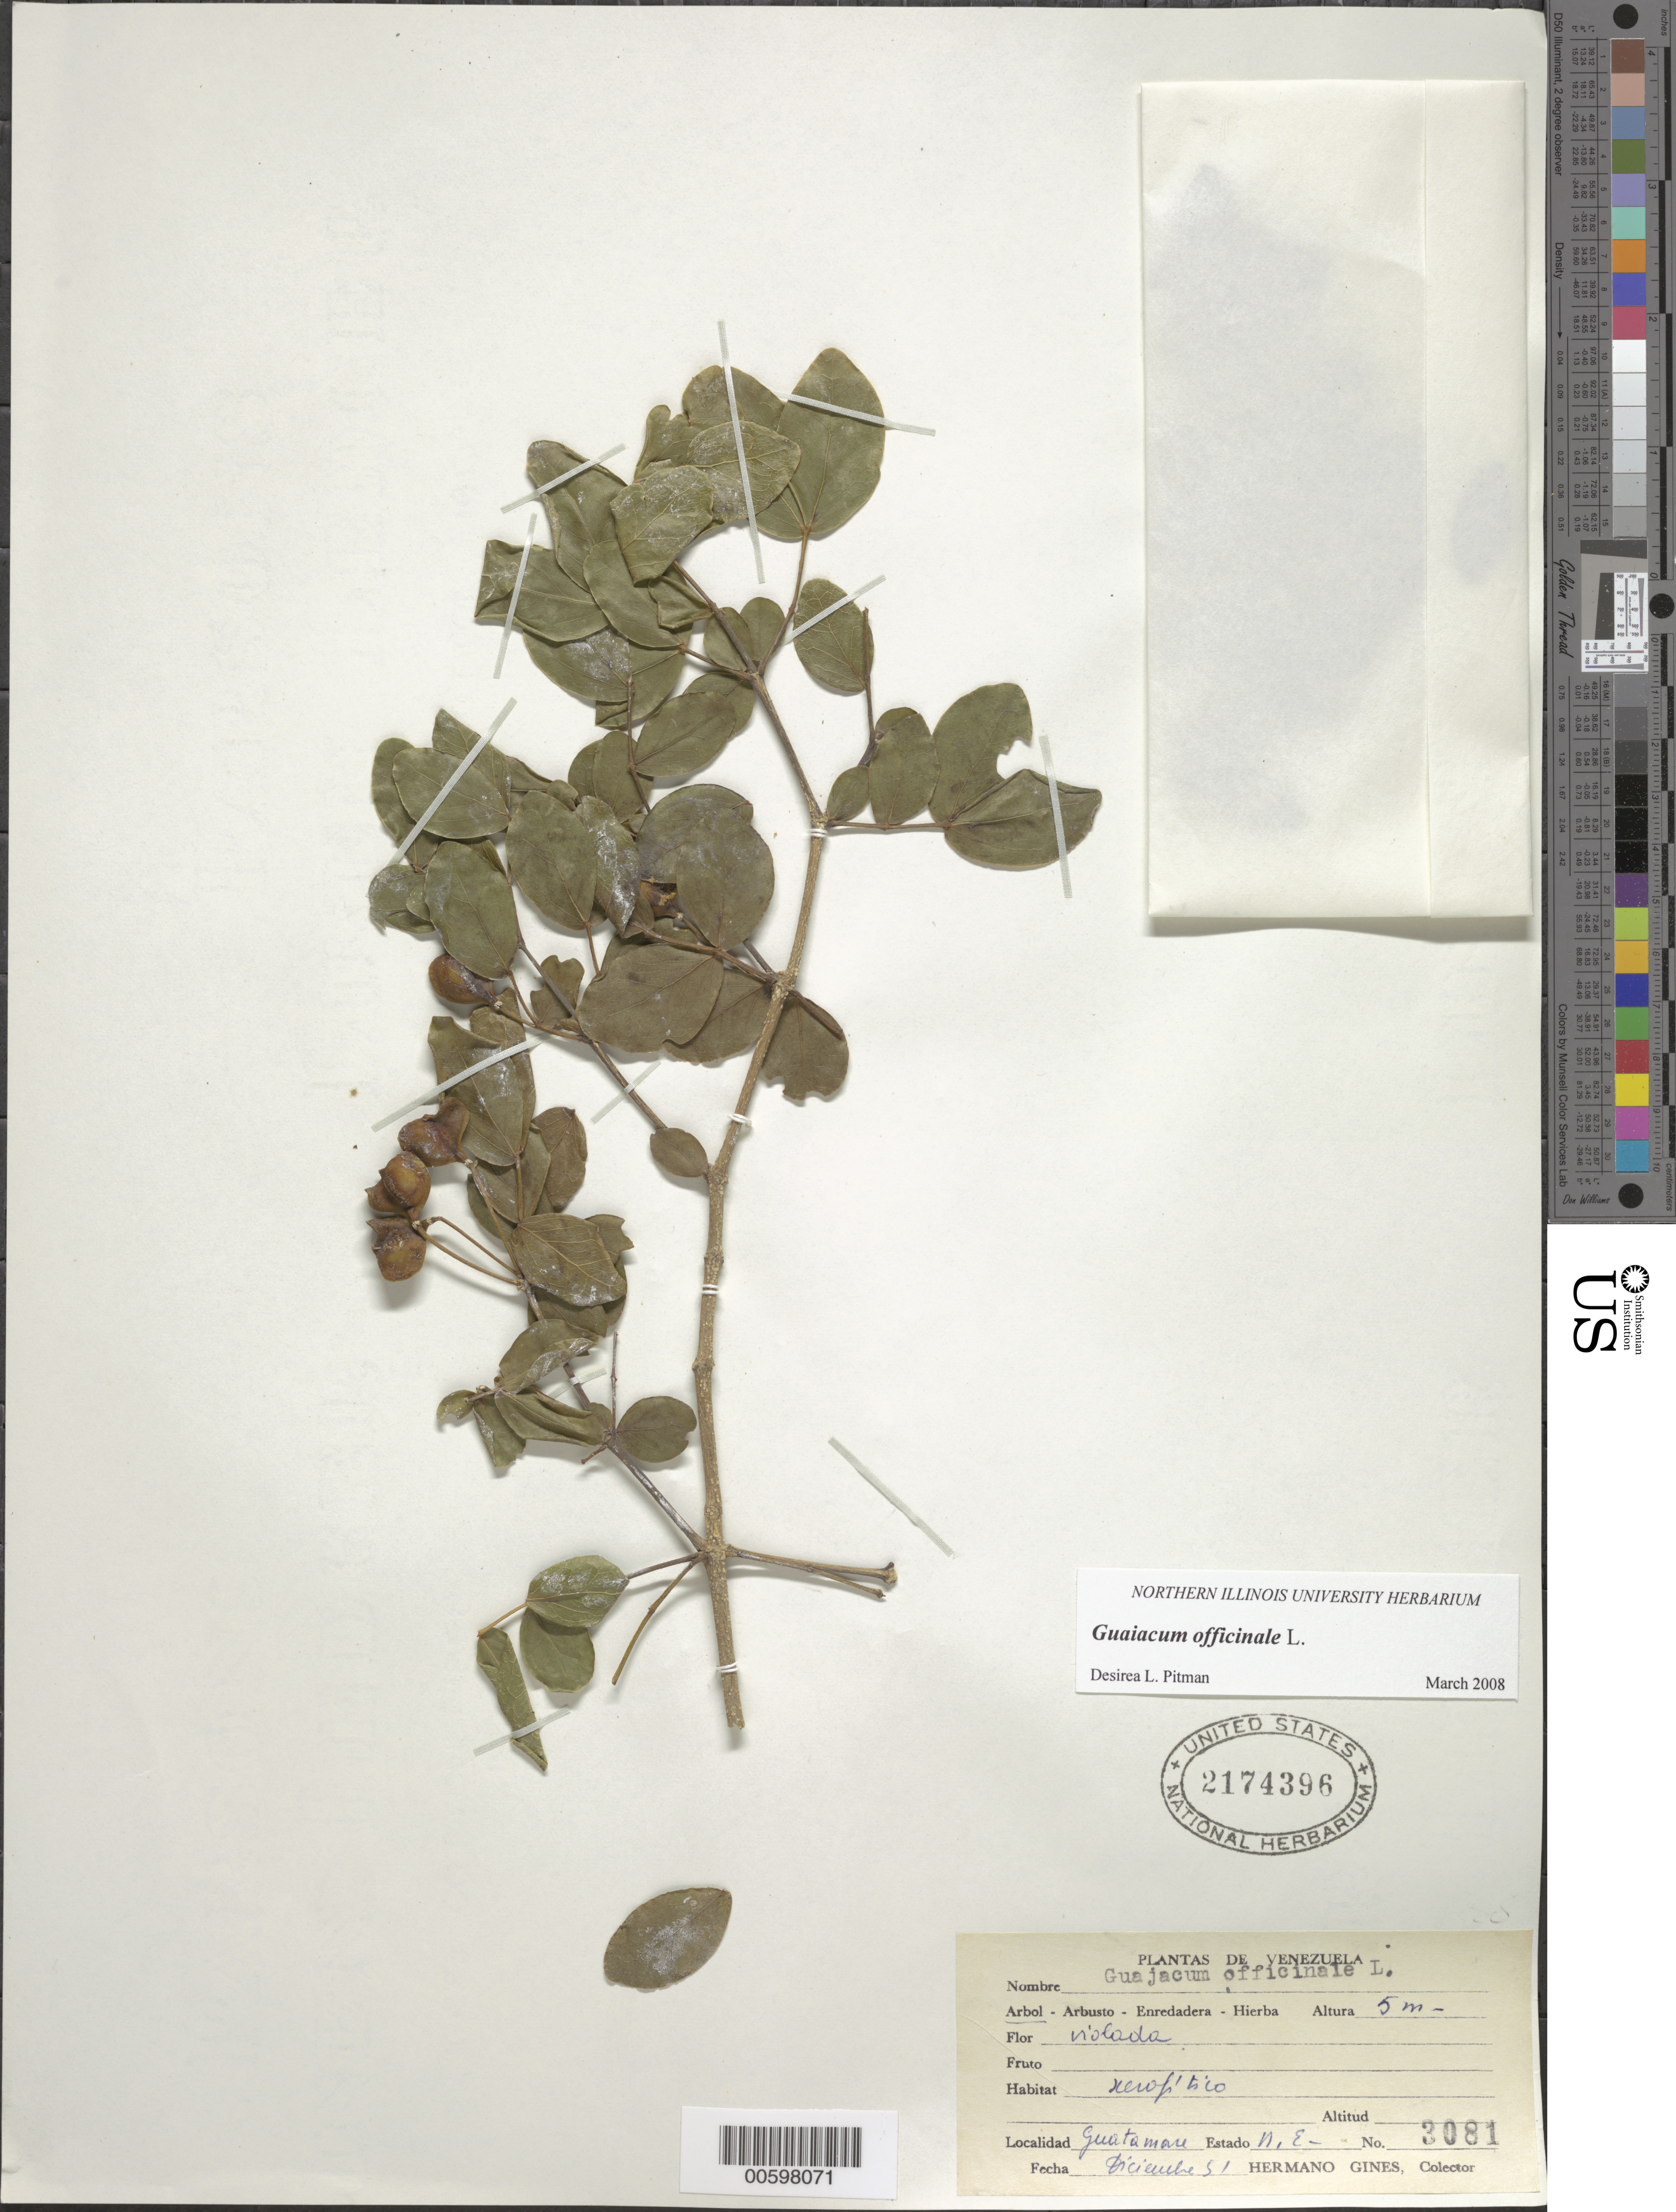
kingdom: Plantae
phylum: Tracheophyta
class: Magnoliopsida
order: Zygophyllales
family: Zygophyllaceae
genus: Guaiacum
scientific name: Guaiacum officinale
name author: L.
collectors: Bro. Gines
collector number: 3081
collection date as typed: Dec 1951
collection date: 1951-12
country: Venezuela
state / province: Nueva Esparta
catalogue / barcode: US 2174396